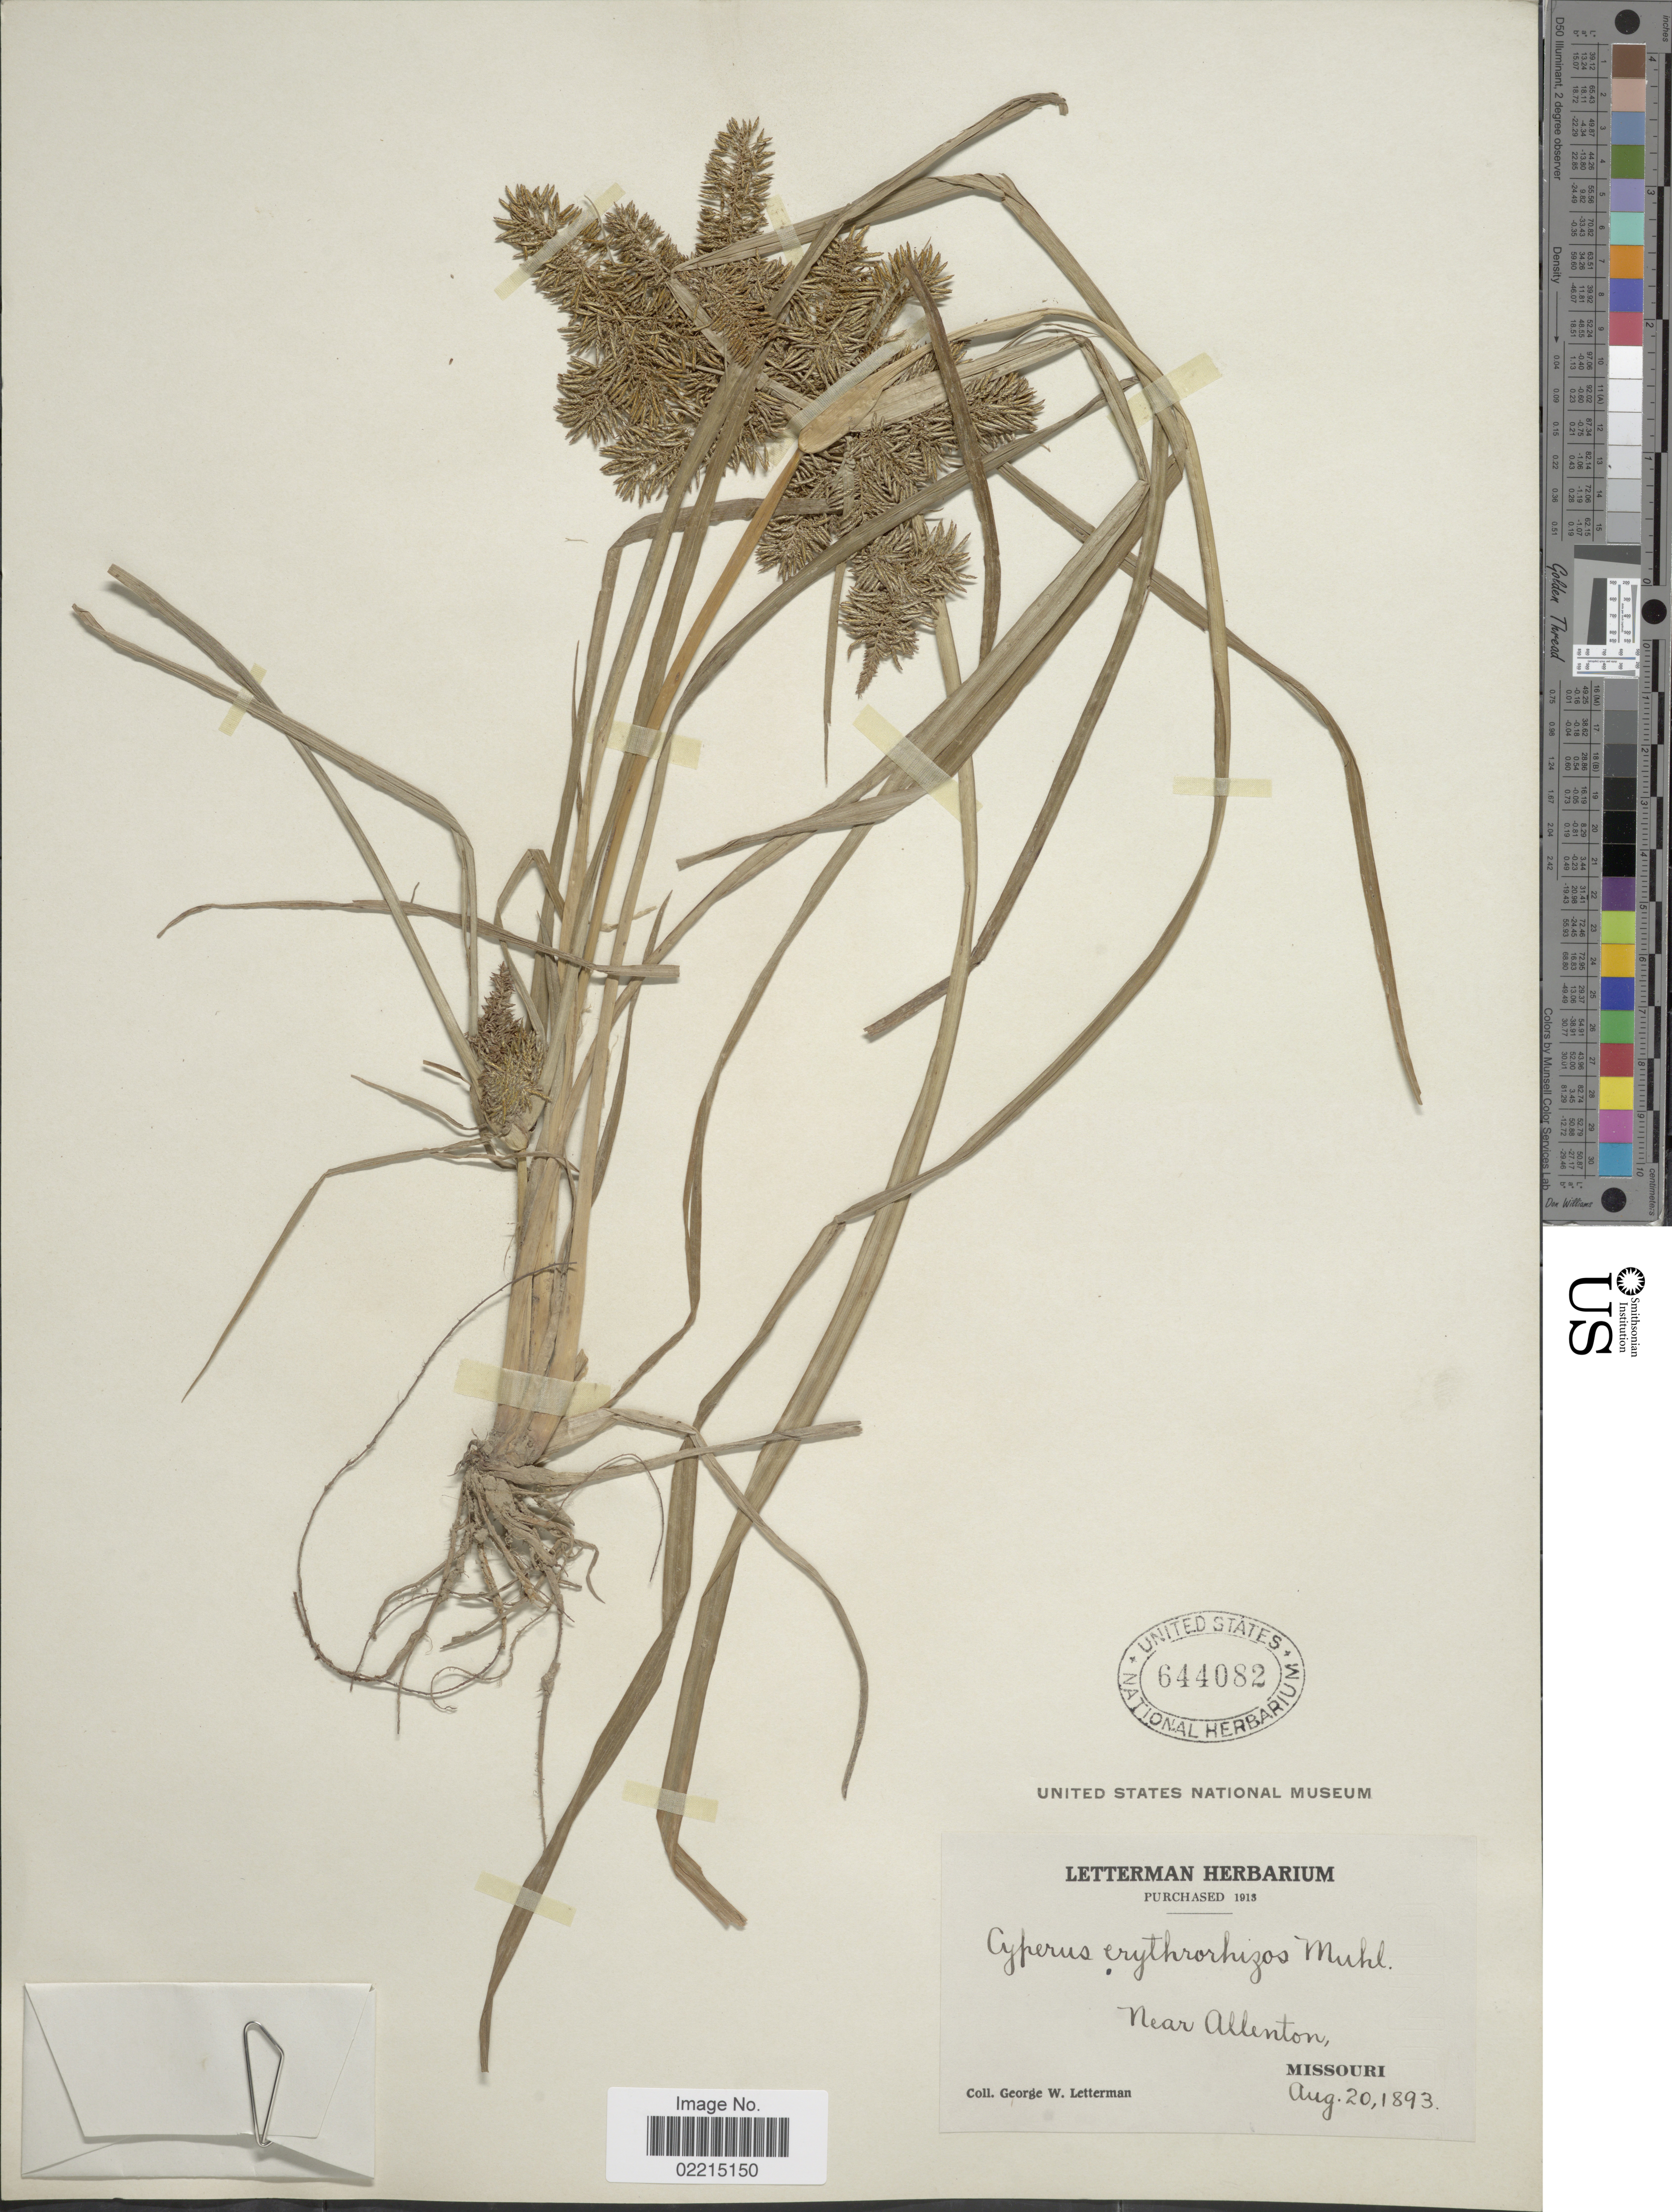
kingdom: Plantae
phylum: Tracheophyta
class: Liliopsida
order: Poales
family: Cyperaceae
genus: Cyperus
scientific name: Cyperus erythrorhizos Muhl.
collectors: G. W. Letterman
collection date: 1893-08-20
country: United States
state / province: Missouri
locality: Near Allenton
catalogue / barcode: US 644082